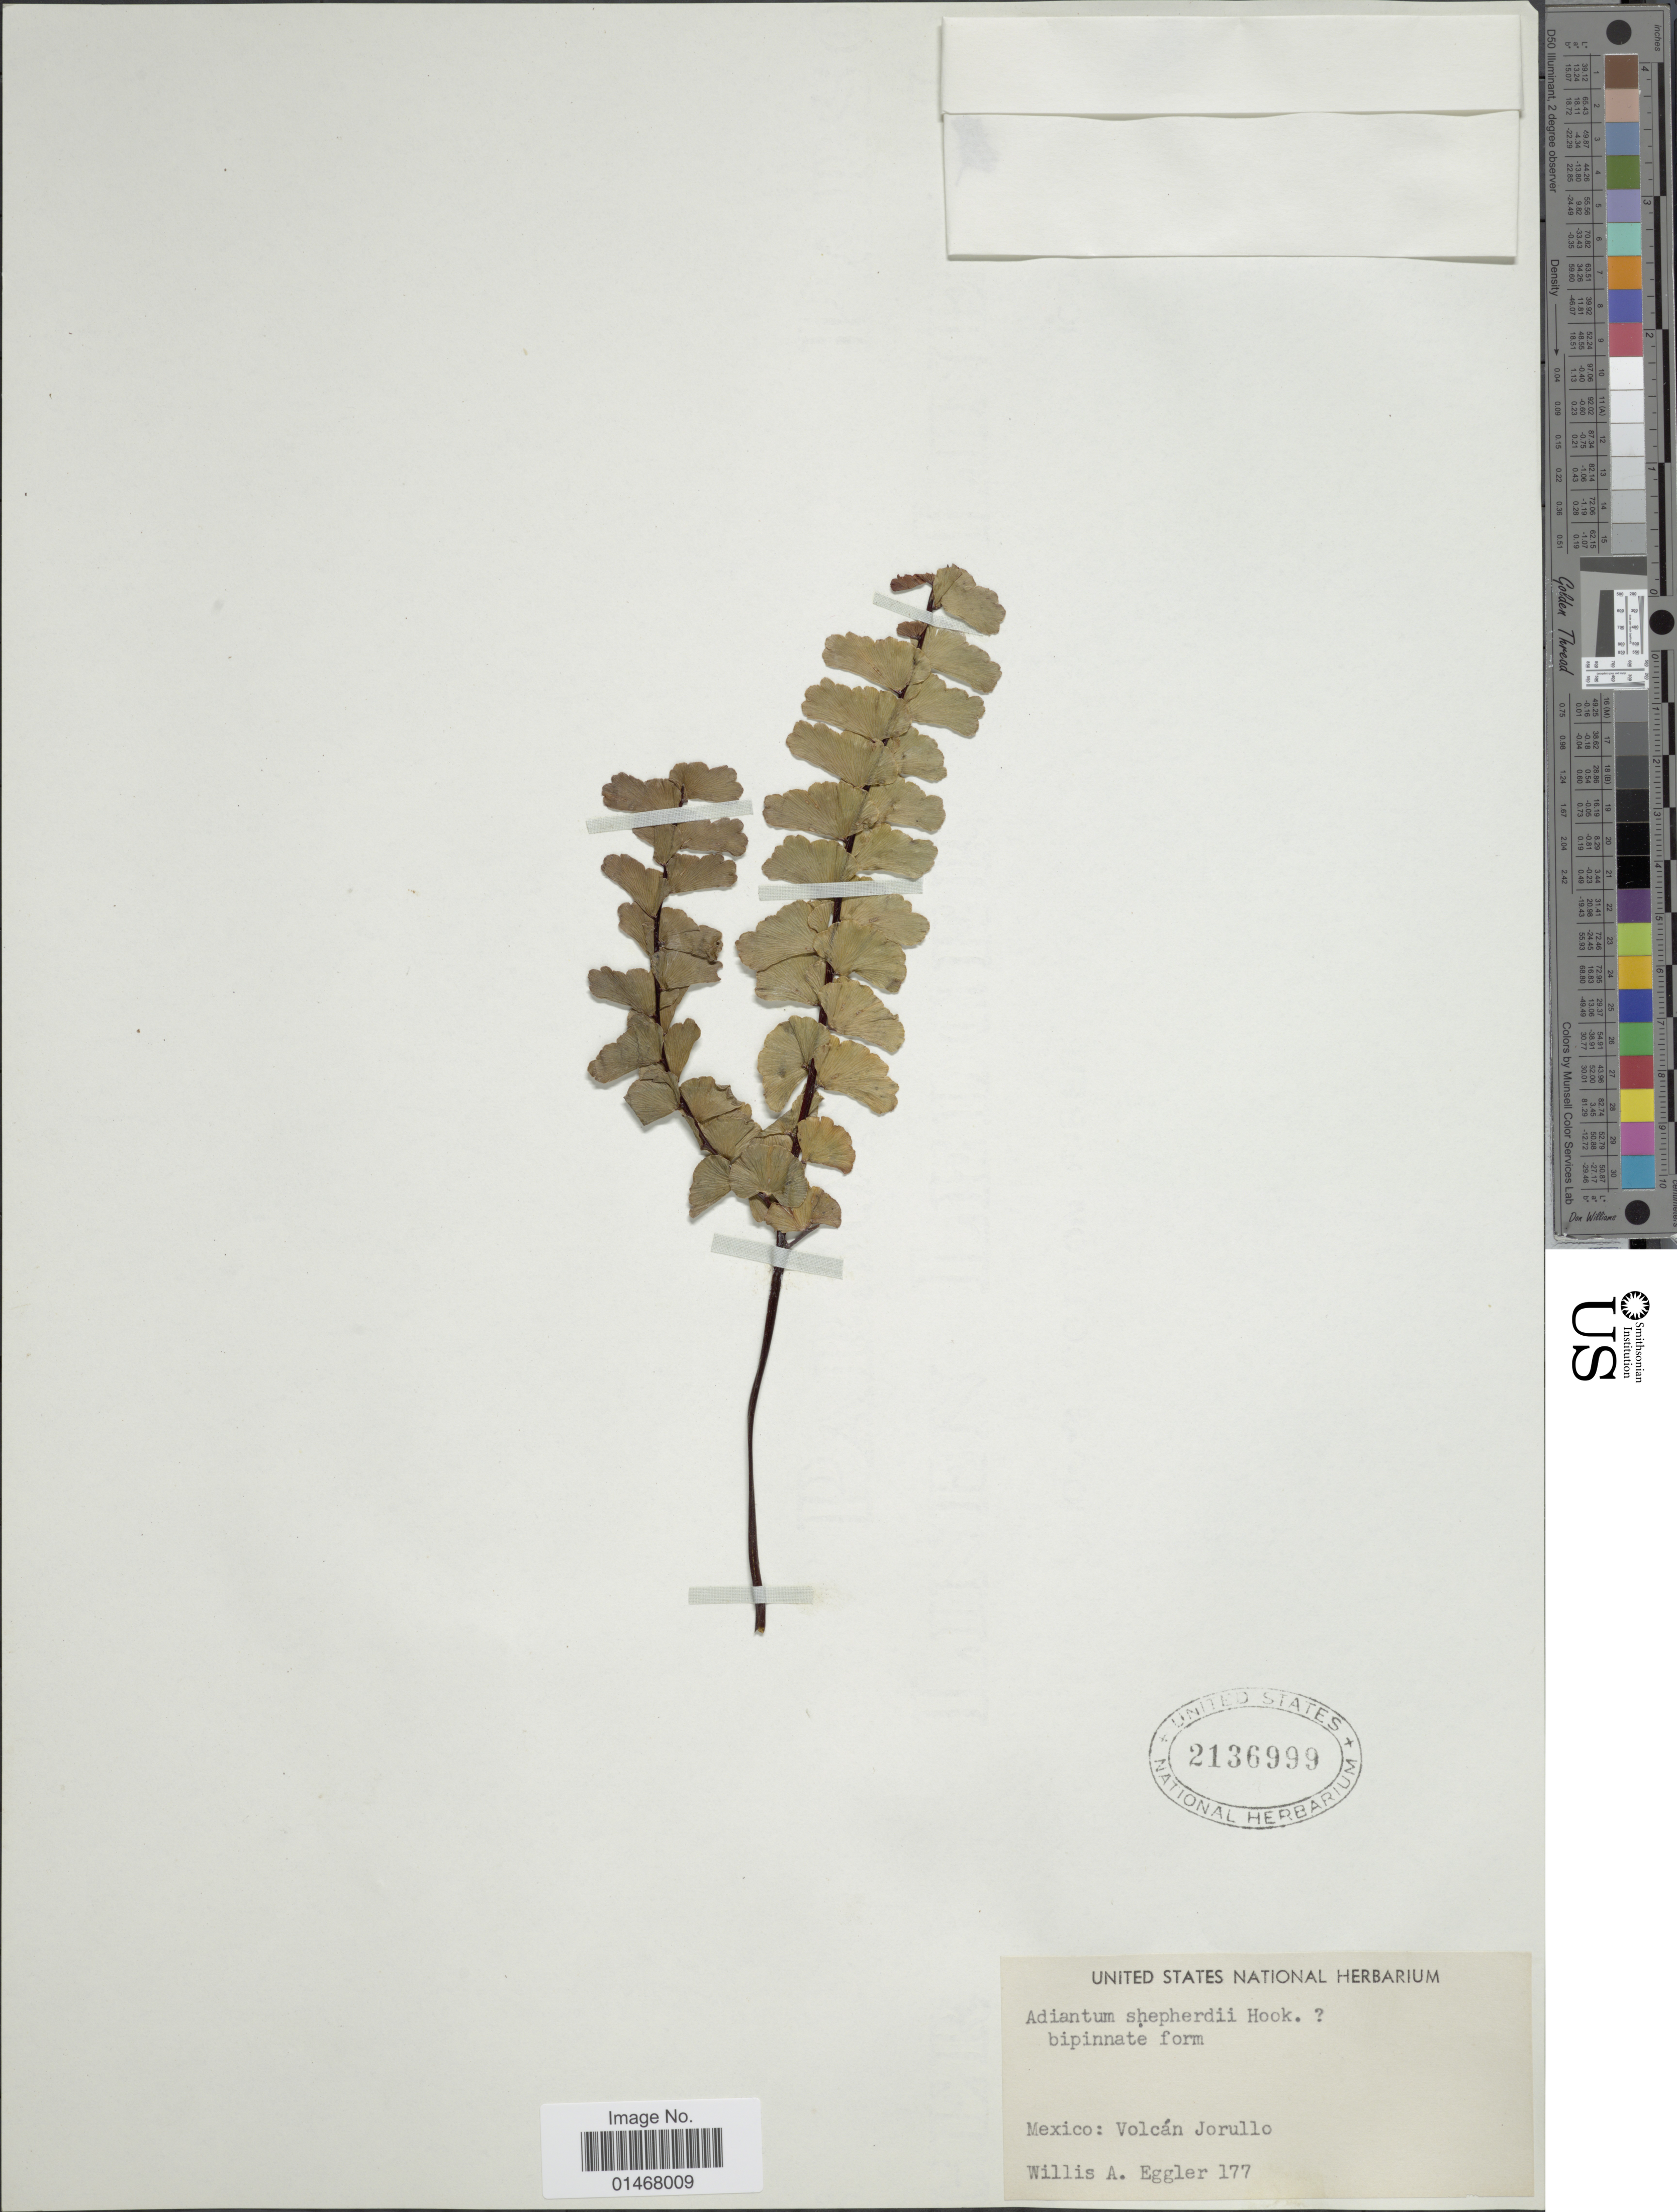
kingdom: Plantae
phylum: Tracheophyta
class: Polypodiopsida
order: Polypodiales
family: Pteridaceae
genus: Adiantum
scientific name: Adiantum shepherdii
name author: Hook.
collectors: W. A. Eggler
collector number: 177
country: Mexico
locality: Volcán Jorullo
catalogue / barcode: US 2136999